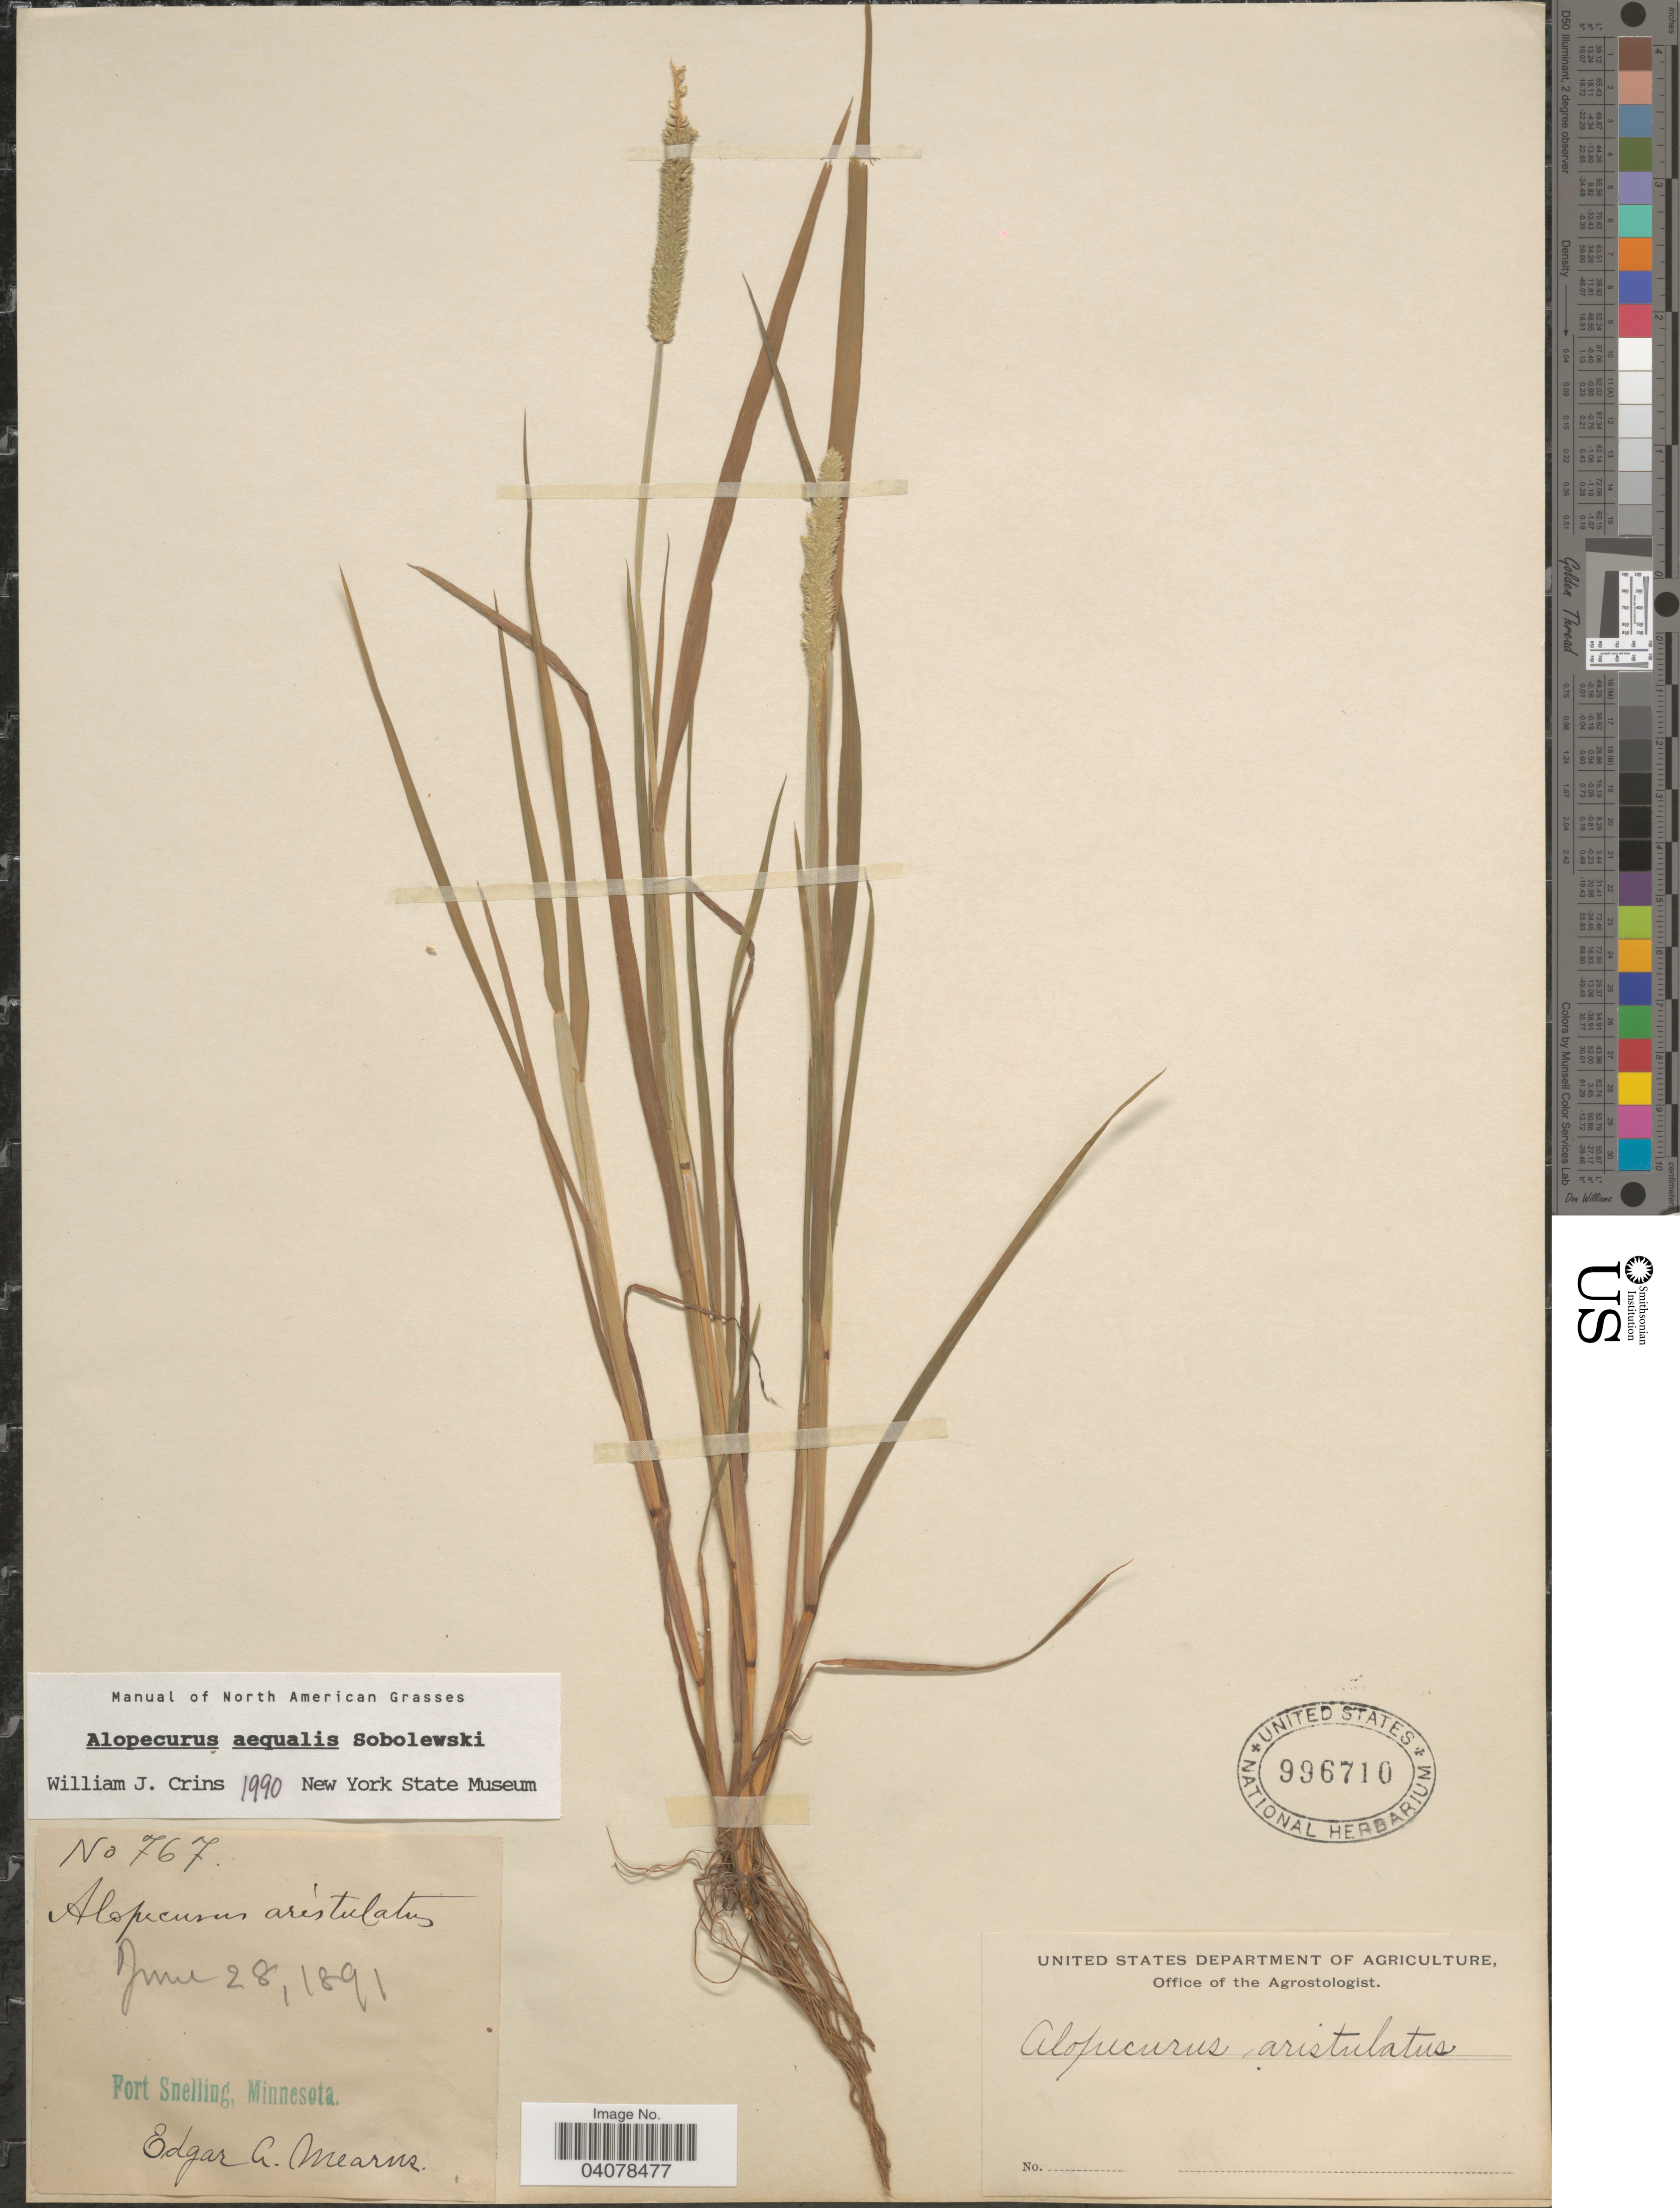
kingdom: Plantae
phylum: Tracheophyta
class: Liliopsida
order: Poales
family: Poaceae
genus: Alopecurus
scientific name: Alopecurus aequalis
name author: Sobol.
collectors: E. A. Mearns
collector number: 767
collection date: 1891-06-28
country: United States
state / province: Minnesota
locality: Fort Snelling.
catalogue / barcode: US 996710